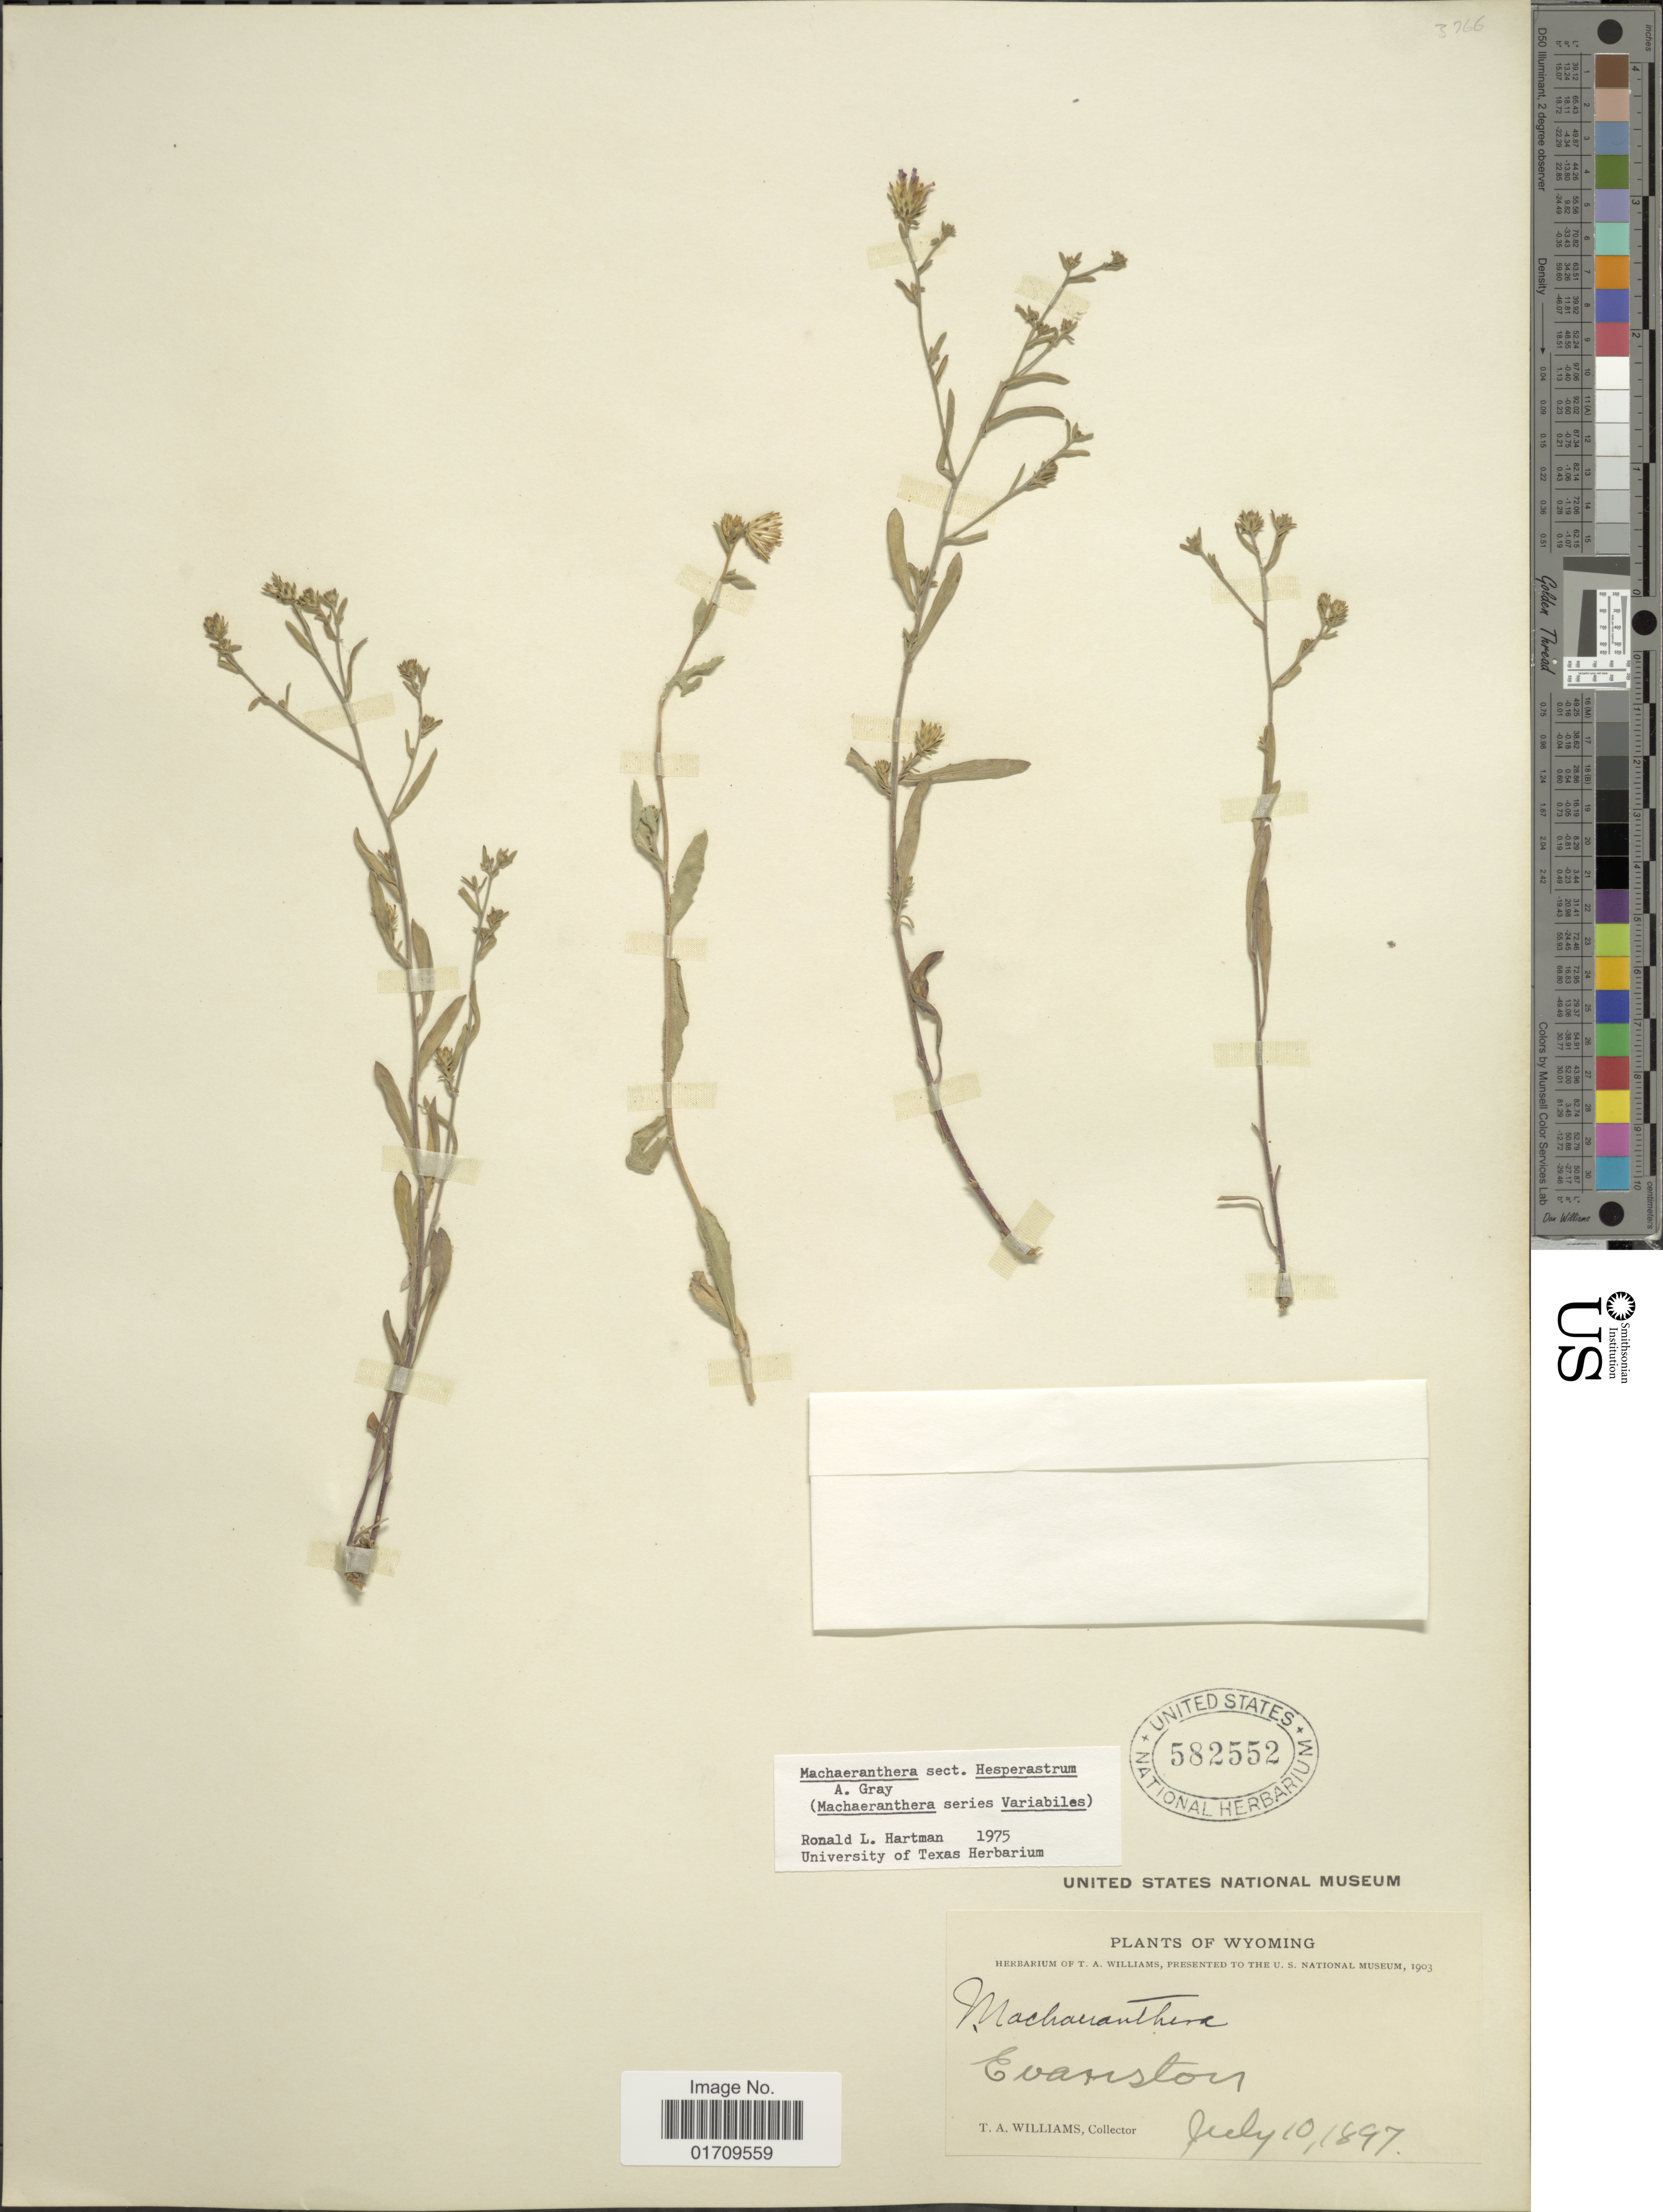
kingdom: Plantae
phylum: Tracheophyta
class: Magnoliopsida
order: Asterales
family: Asteraceae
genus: Machaeranthera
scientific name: Machaeranthera sp.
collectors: T. A. Williams (herbarium)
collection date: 1897-07-10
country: United States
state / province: Wyoming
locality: Evanston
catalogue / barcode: US 582552